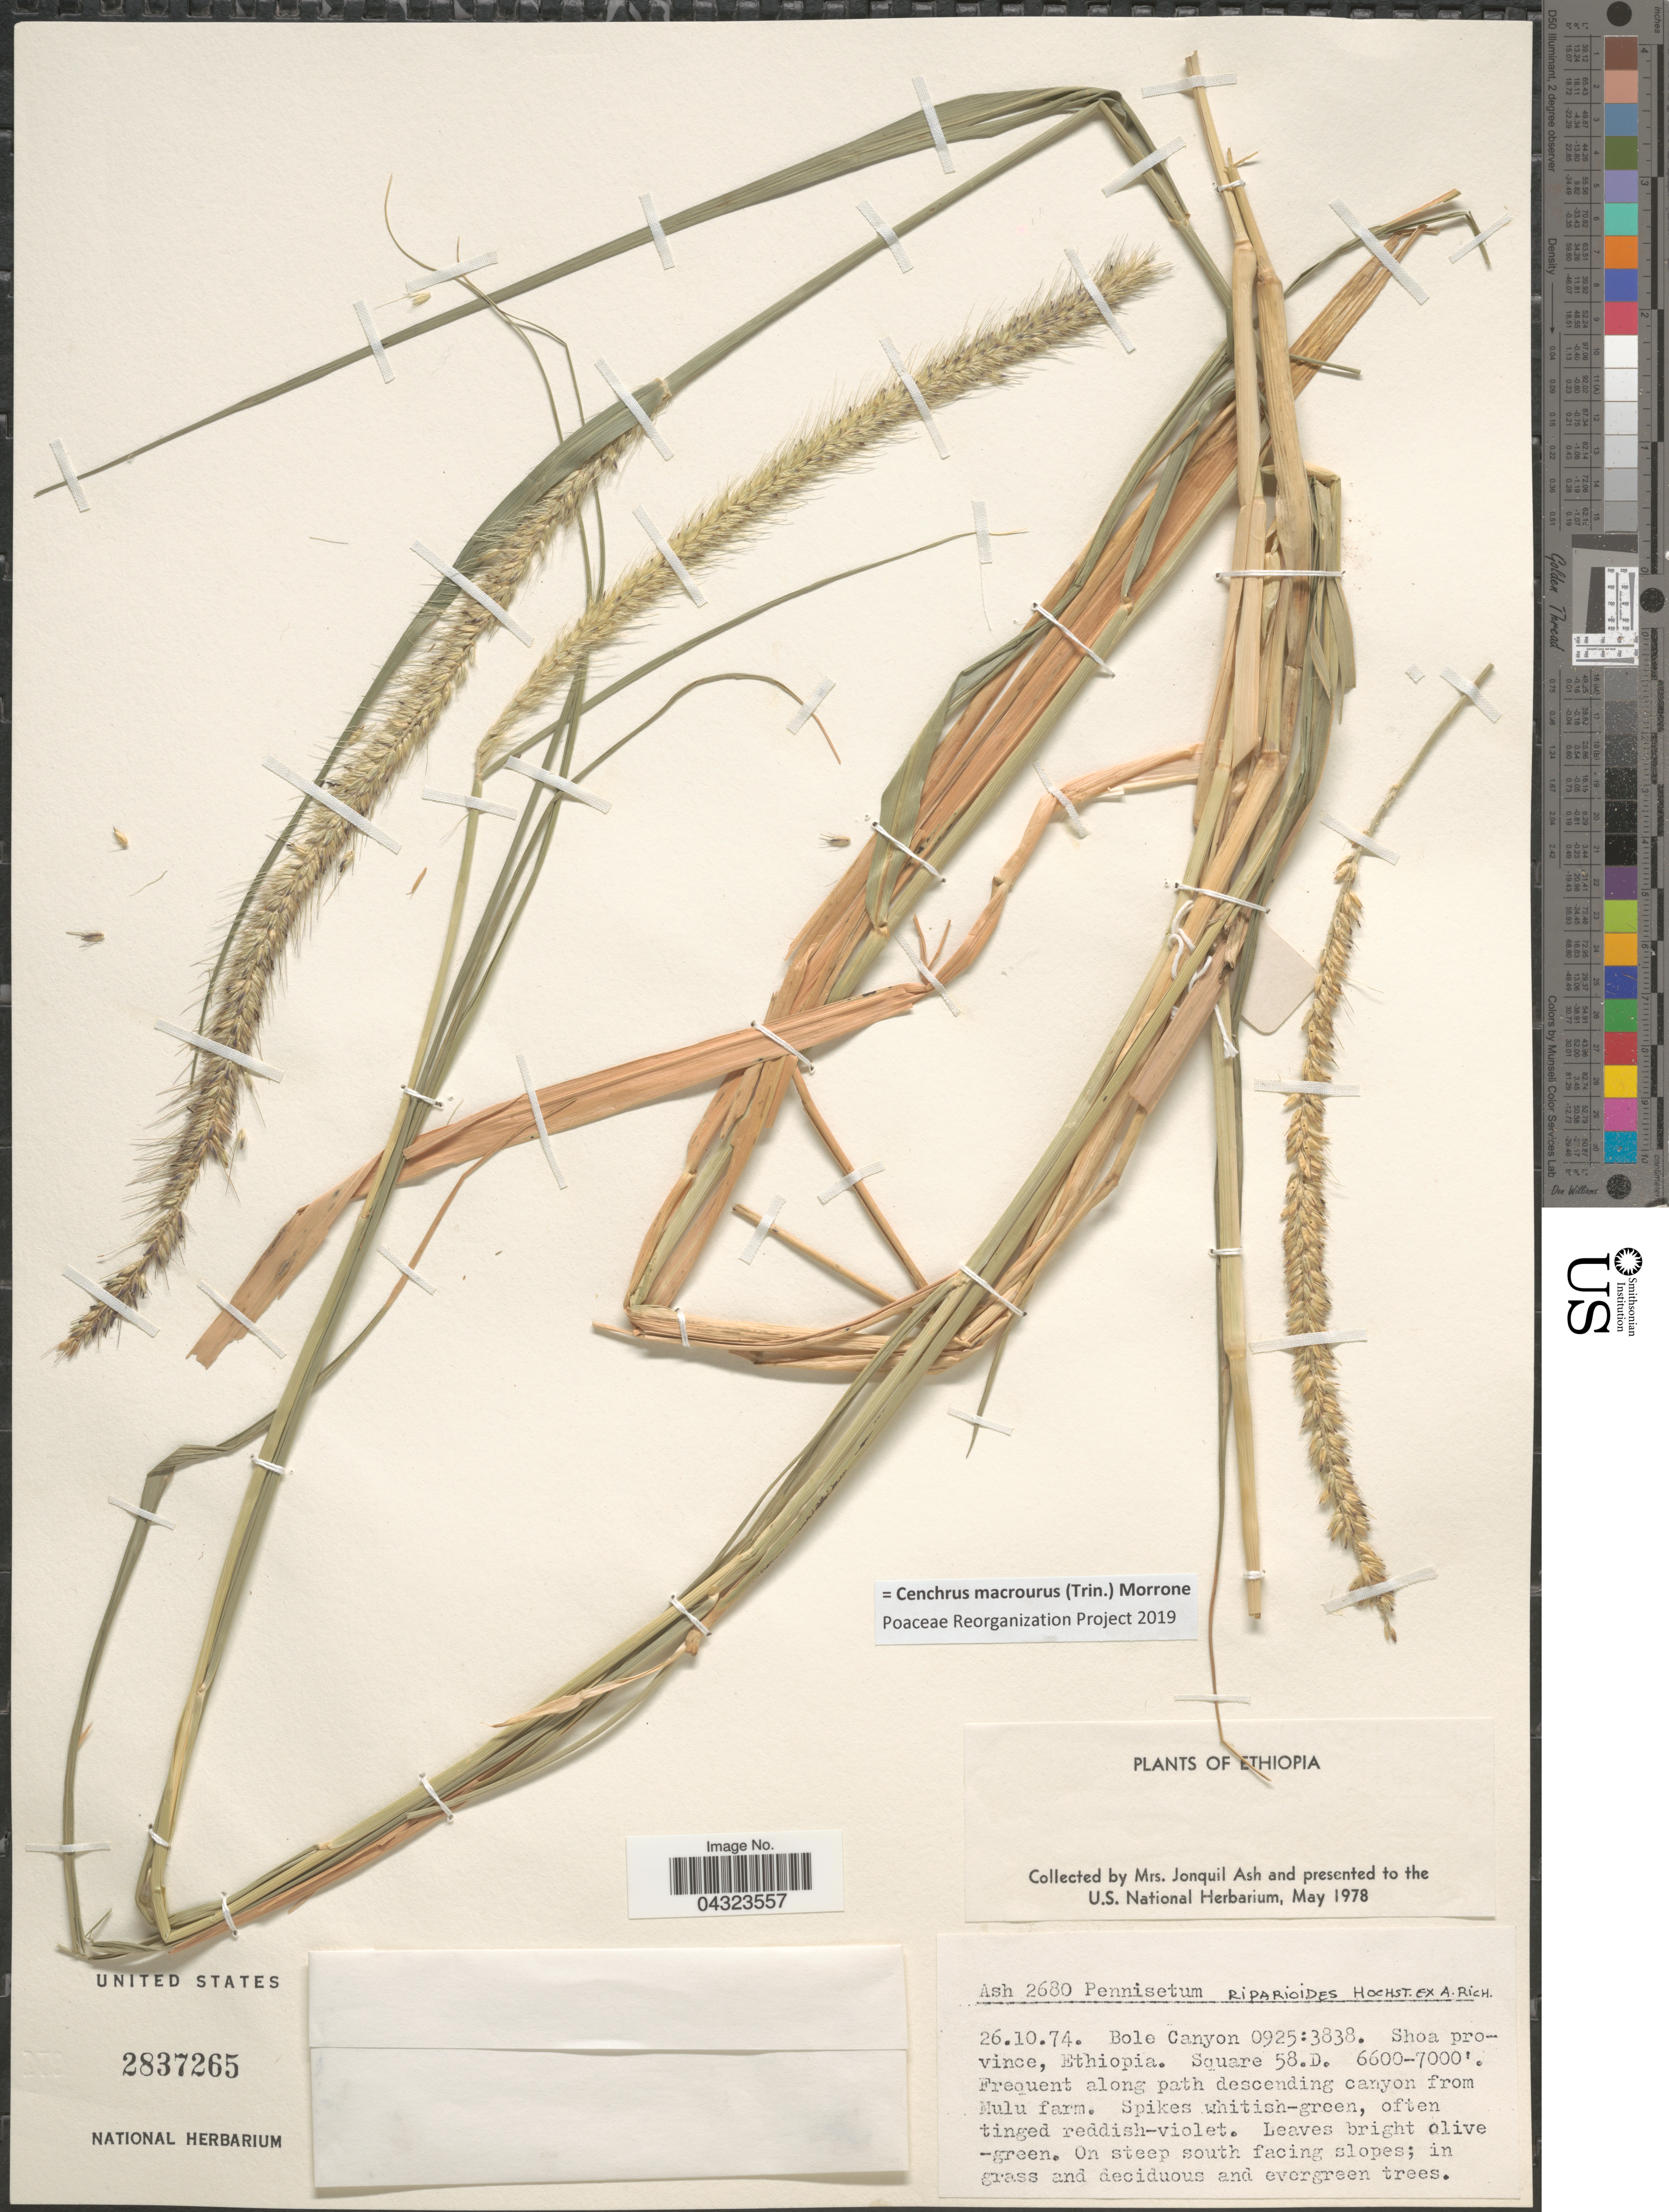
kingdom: Plantae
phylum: Tracheophyta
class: Liliopsida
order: Poales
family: Poaceae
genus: Cenchrus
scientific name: Cenchrus macrourus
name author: (Trin.) Morrone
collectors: J. Ash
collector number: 2680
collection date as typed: Transcribed d/m/y: 26/10/74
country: Ethiopia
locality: Bole Canyon. Shoa province. Square 58.D. Along path descending canyon from Mulu farm.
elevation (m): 2012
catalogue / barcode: US 2837265